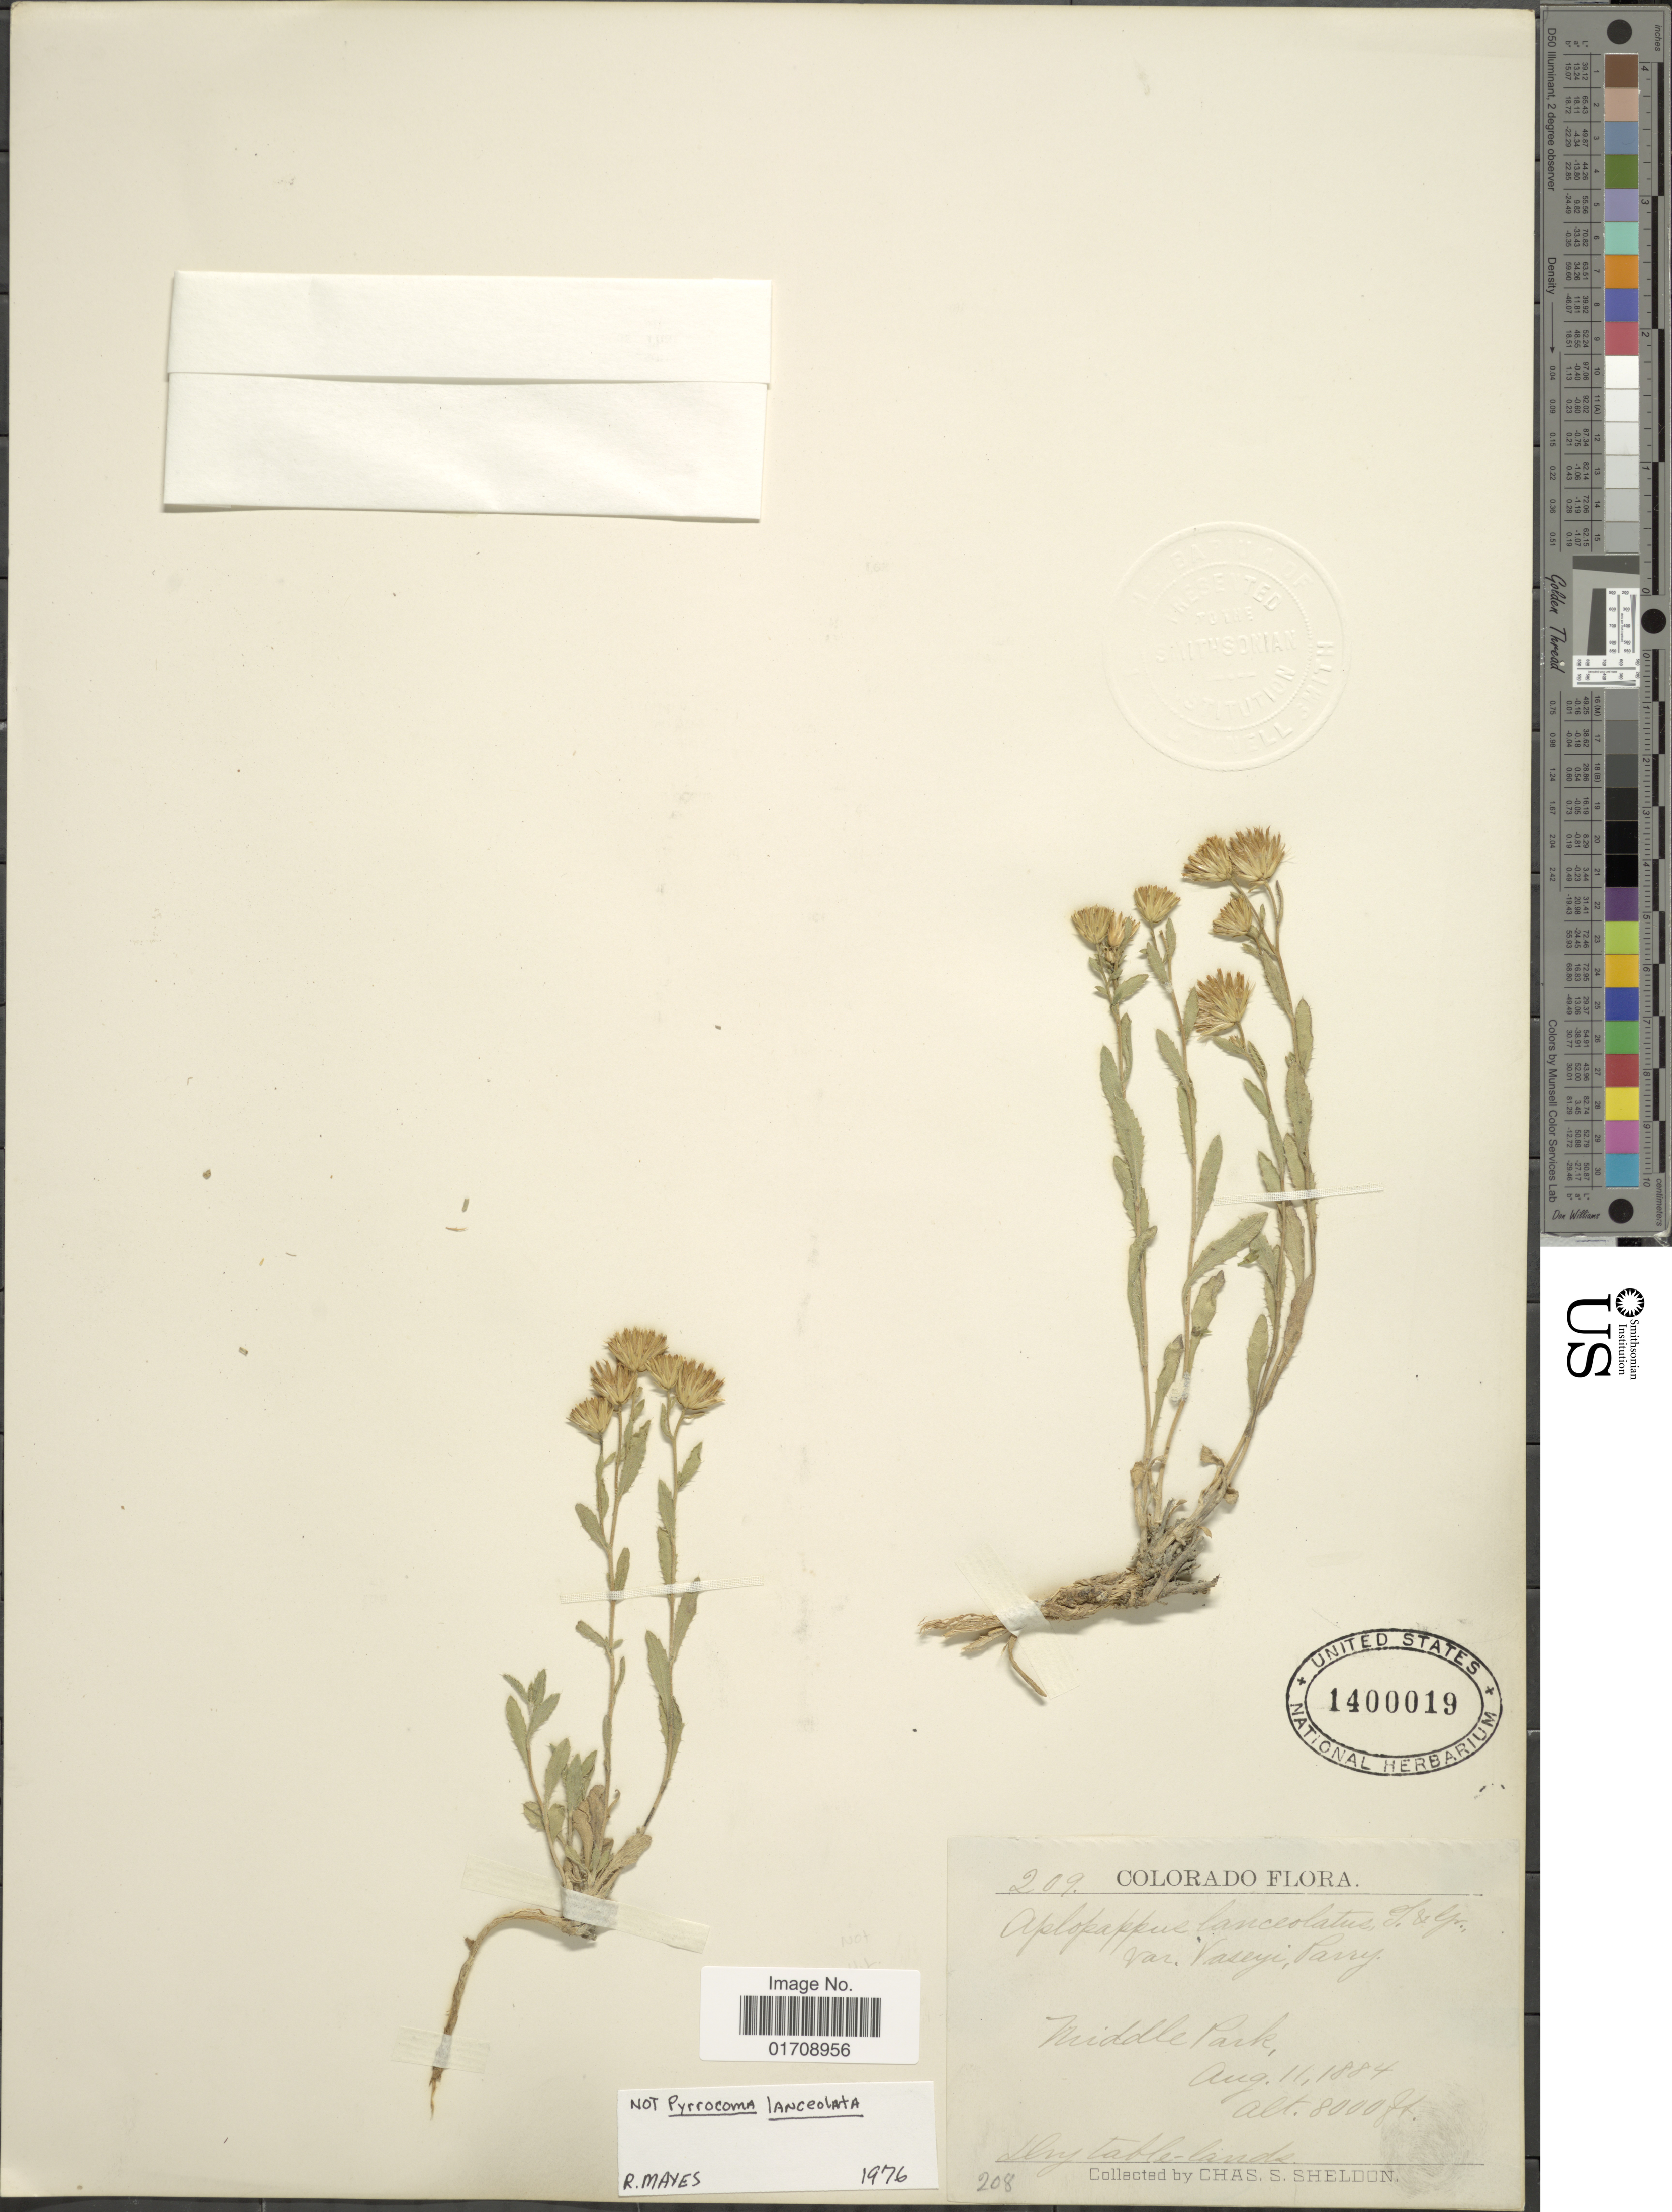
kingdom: Plantae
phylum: Tracheophyta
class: Magnoliopsida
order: Asterales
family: Asteraceae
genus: Machaeranthera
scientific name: Machaeranthera grindelioides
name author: (Nutt.) Shinners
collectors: C. S. Sheldon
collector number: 208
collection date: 1884-08-11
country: United States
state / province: Colorado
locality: Middle Park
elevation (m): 2438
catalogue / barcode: US 1400019